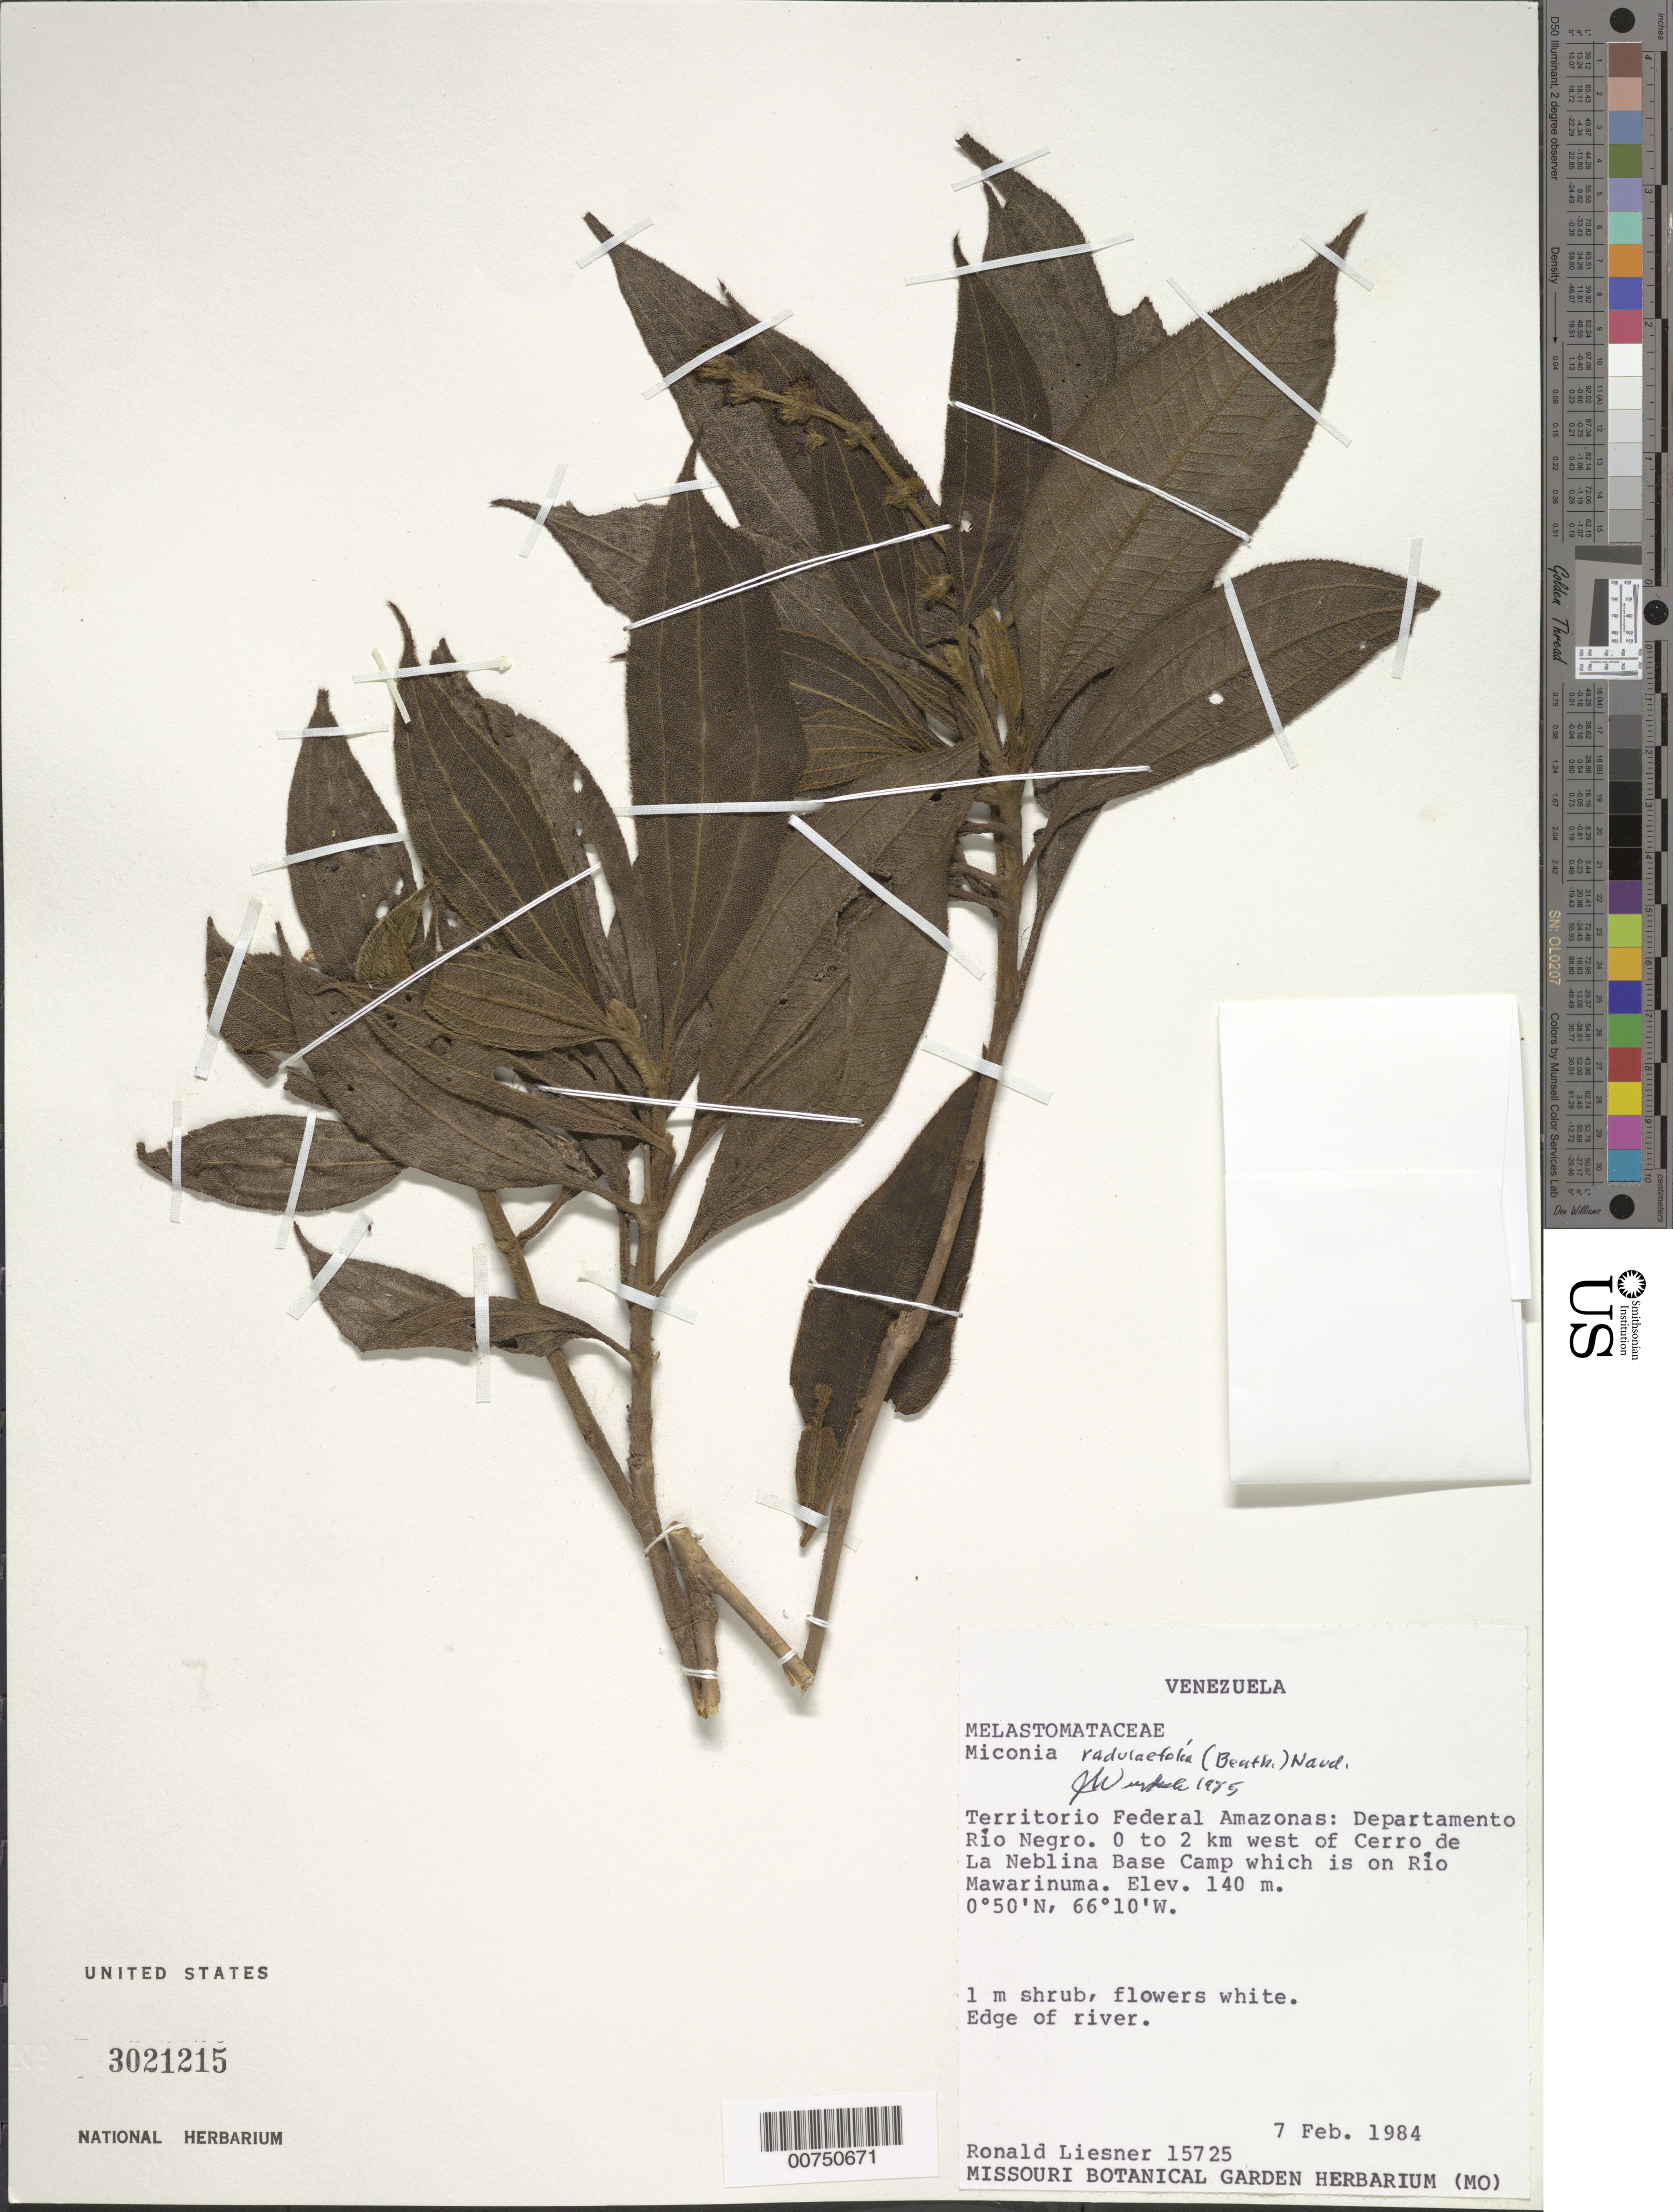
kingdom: Plantae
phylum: Tracheophyta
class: Magnoliopsida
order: Myrtales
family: Melastomataceae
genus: Miconia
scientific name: Miconia radulifolia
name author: (Benth.) Naudin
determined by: Wurdack, John J., (US), US (UNITED STATES)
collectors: R. L. Liesner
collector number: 15725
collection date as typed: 7-Feb-84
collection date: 1984-02-07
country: Venezuela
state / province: Amazonas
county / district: Río Negro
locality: Río Mawarinuma, 0-2 km W of Cerro de La Neblina Base Camp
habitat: Edge of river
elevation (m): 140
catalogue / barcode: US 3021215